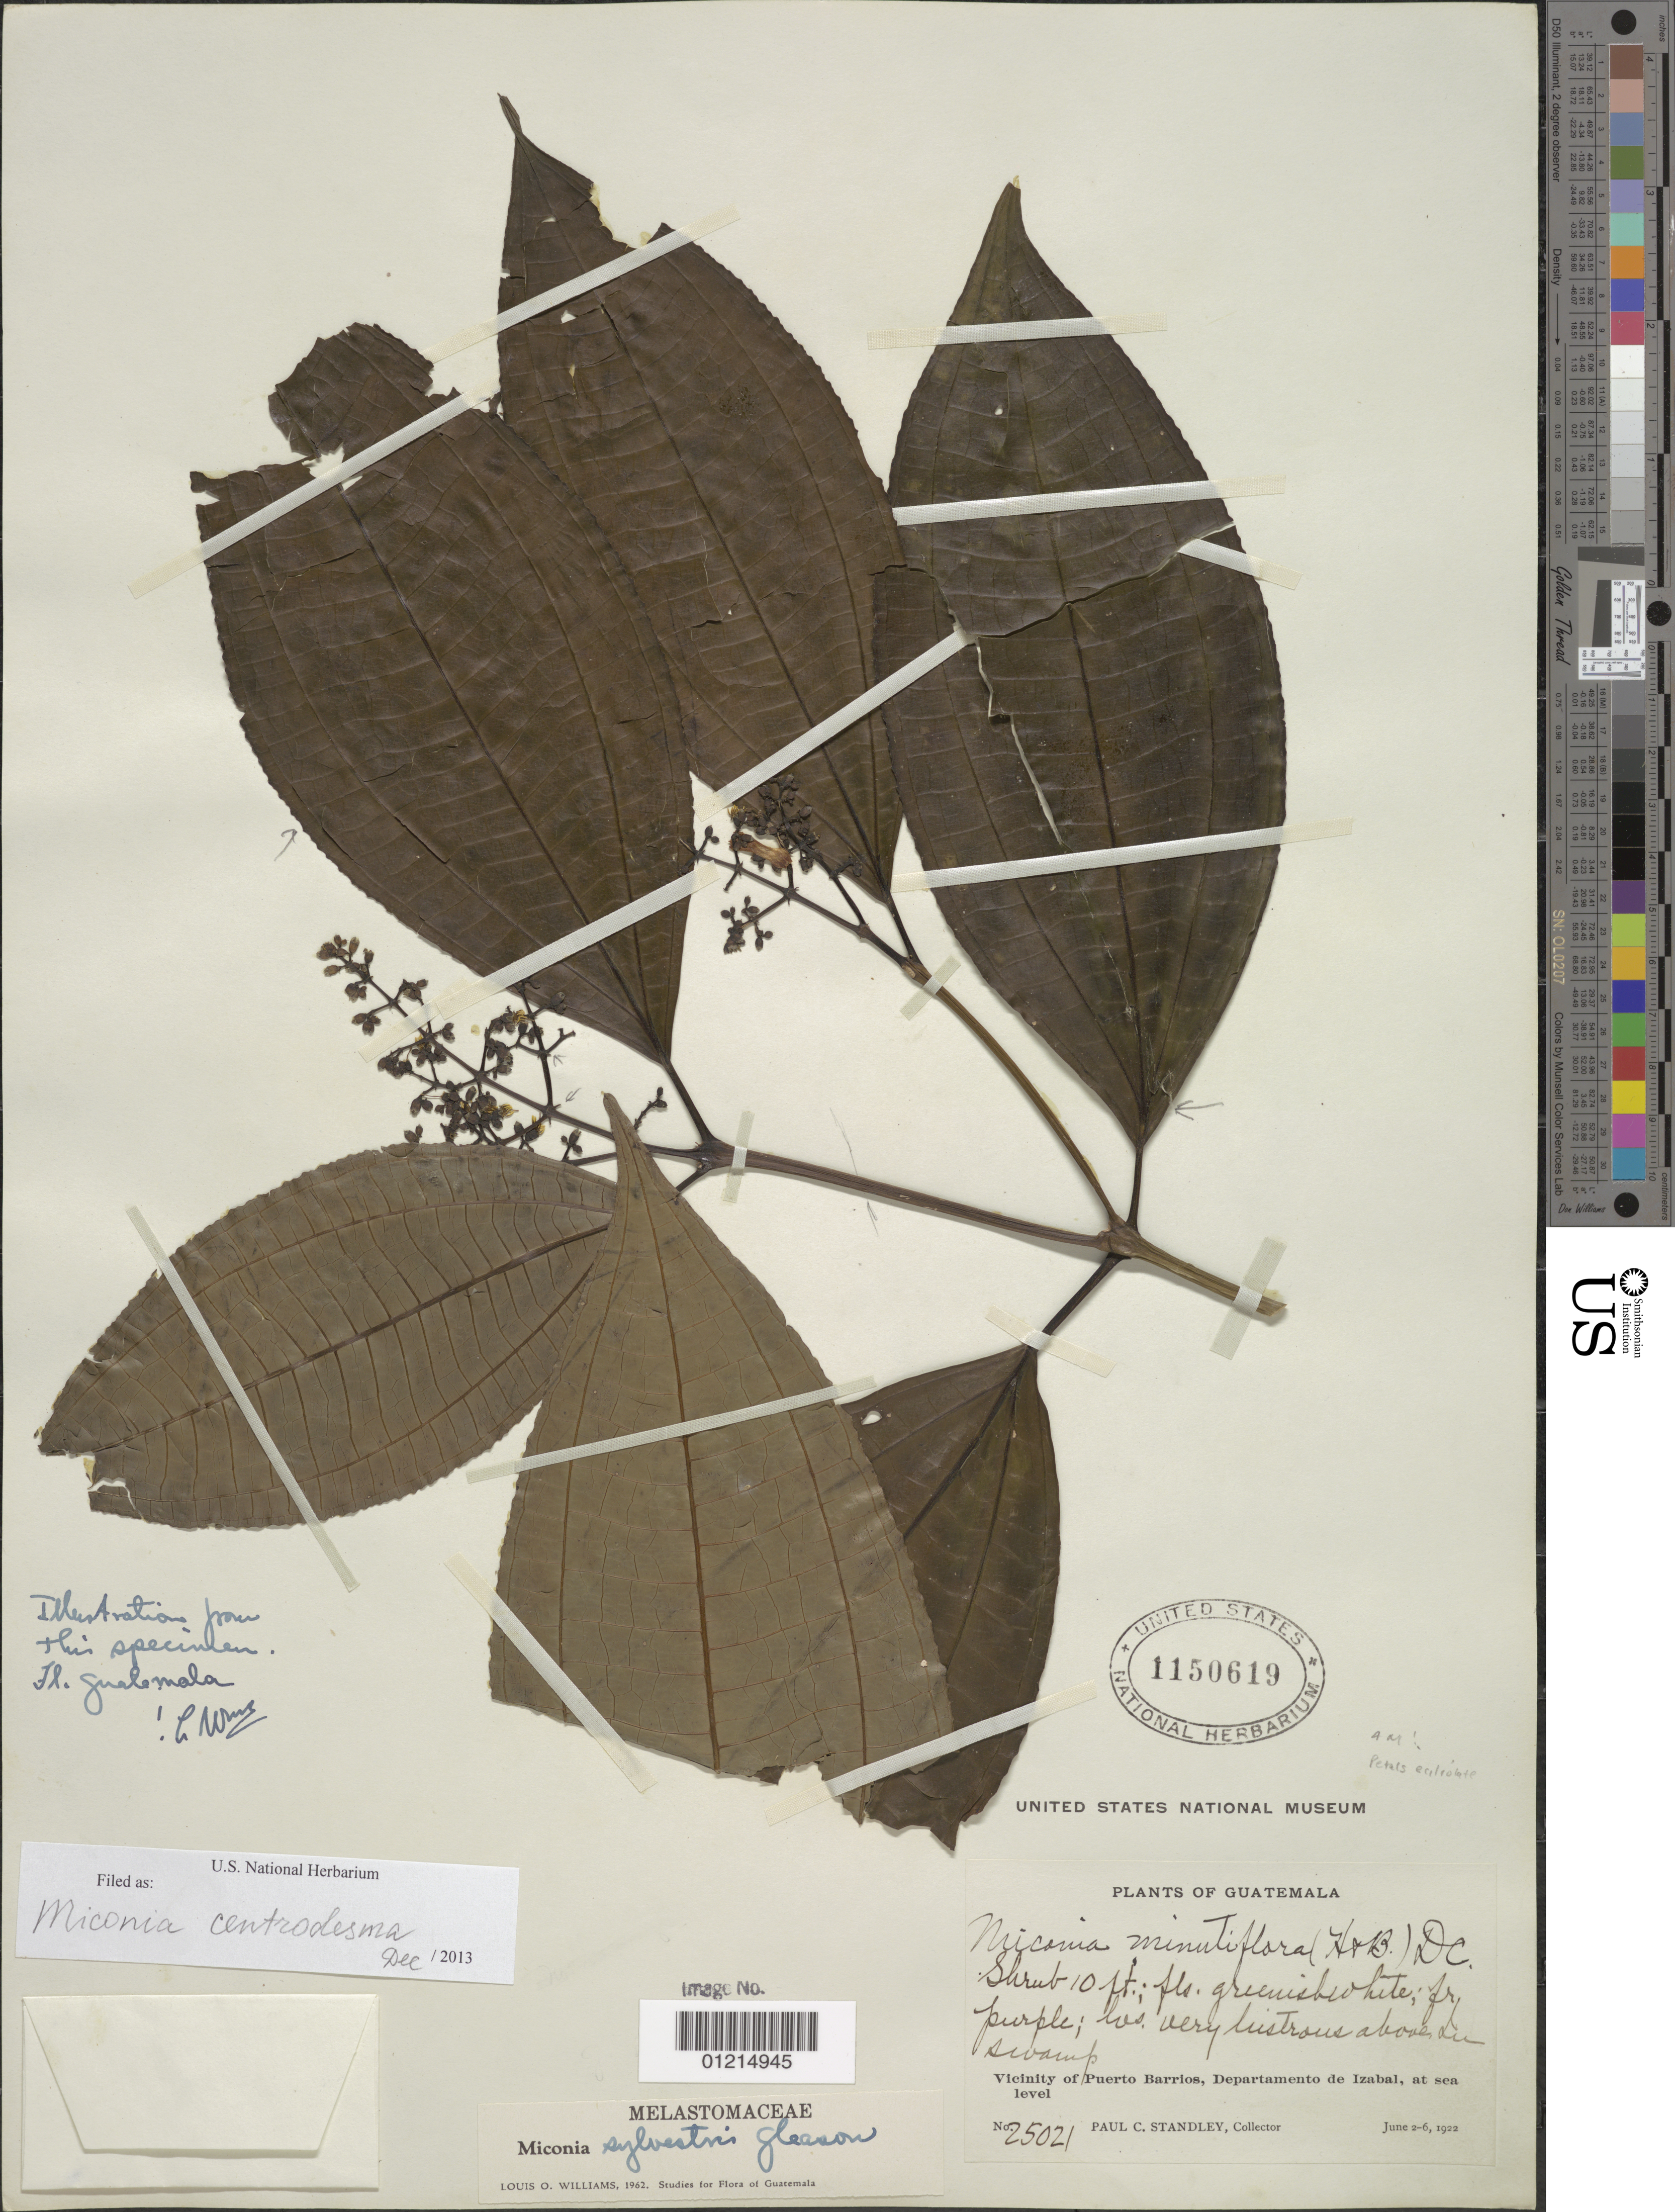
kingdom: Plantae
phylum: Tracheophyta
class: Magnoliopsida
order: Myrtales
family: Melastomataceae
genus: Miconia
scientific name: Miconia centrodesma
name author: Naudin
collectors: P. C. Standley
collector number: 25021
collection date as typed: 02 Jun 1922 to 06 Jun 1922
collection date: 1922-06-02/1922-06-06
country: Guatemala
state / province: Izabal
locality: Vicinity of Puerto Barrios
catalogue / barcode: US 1150619